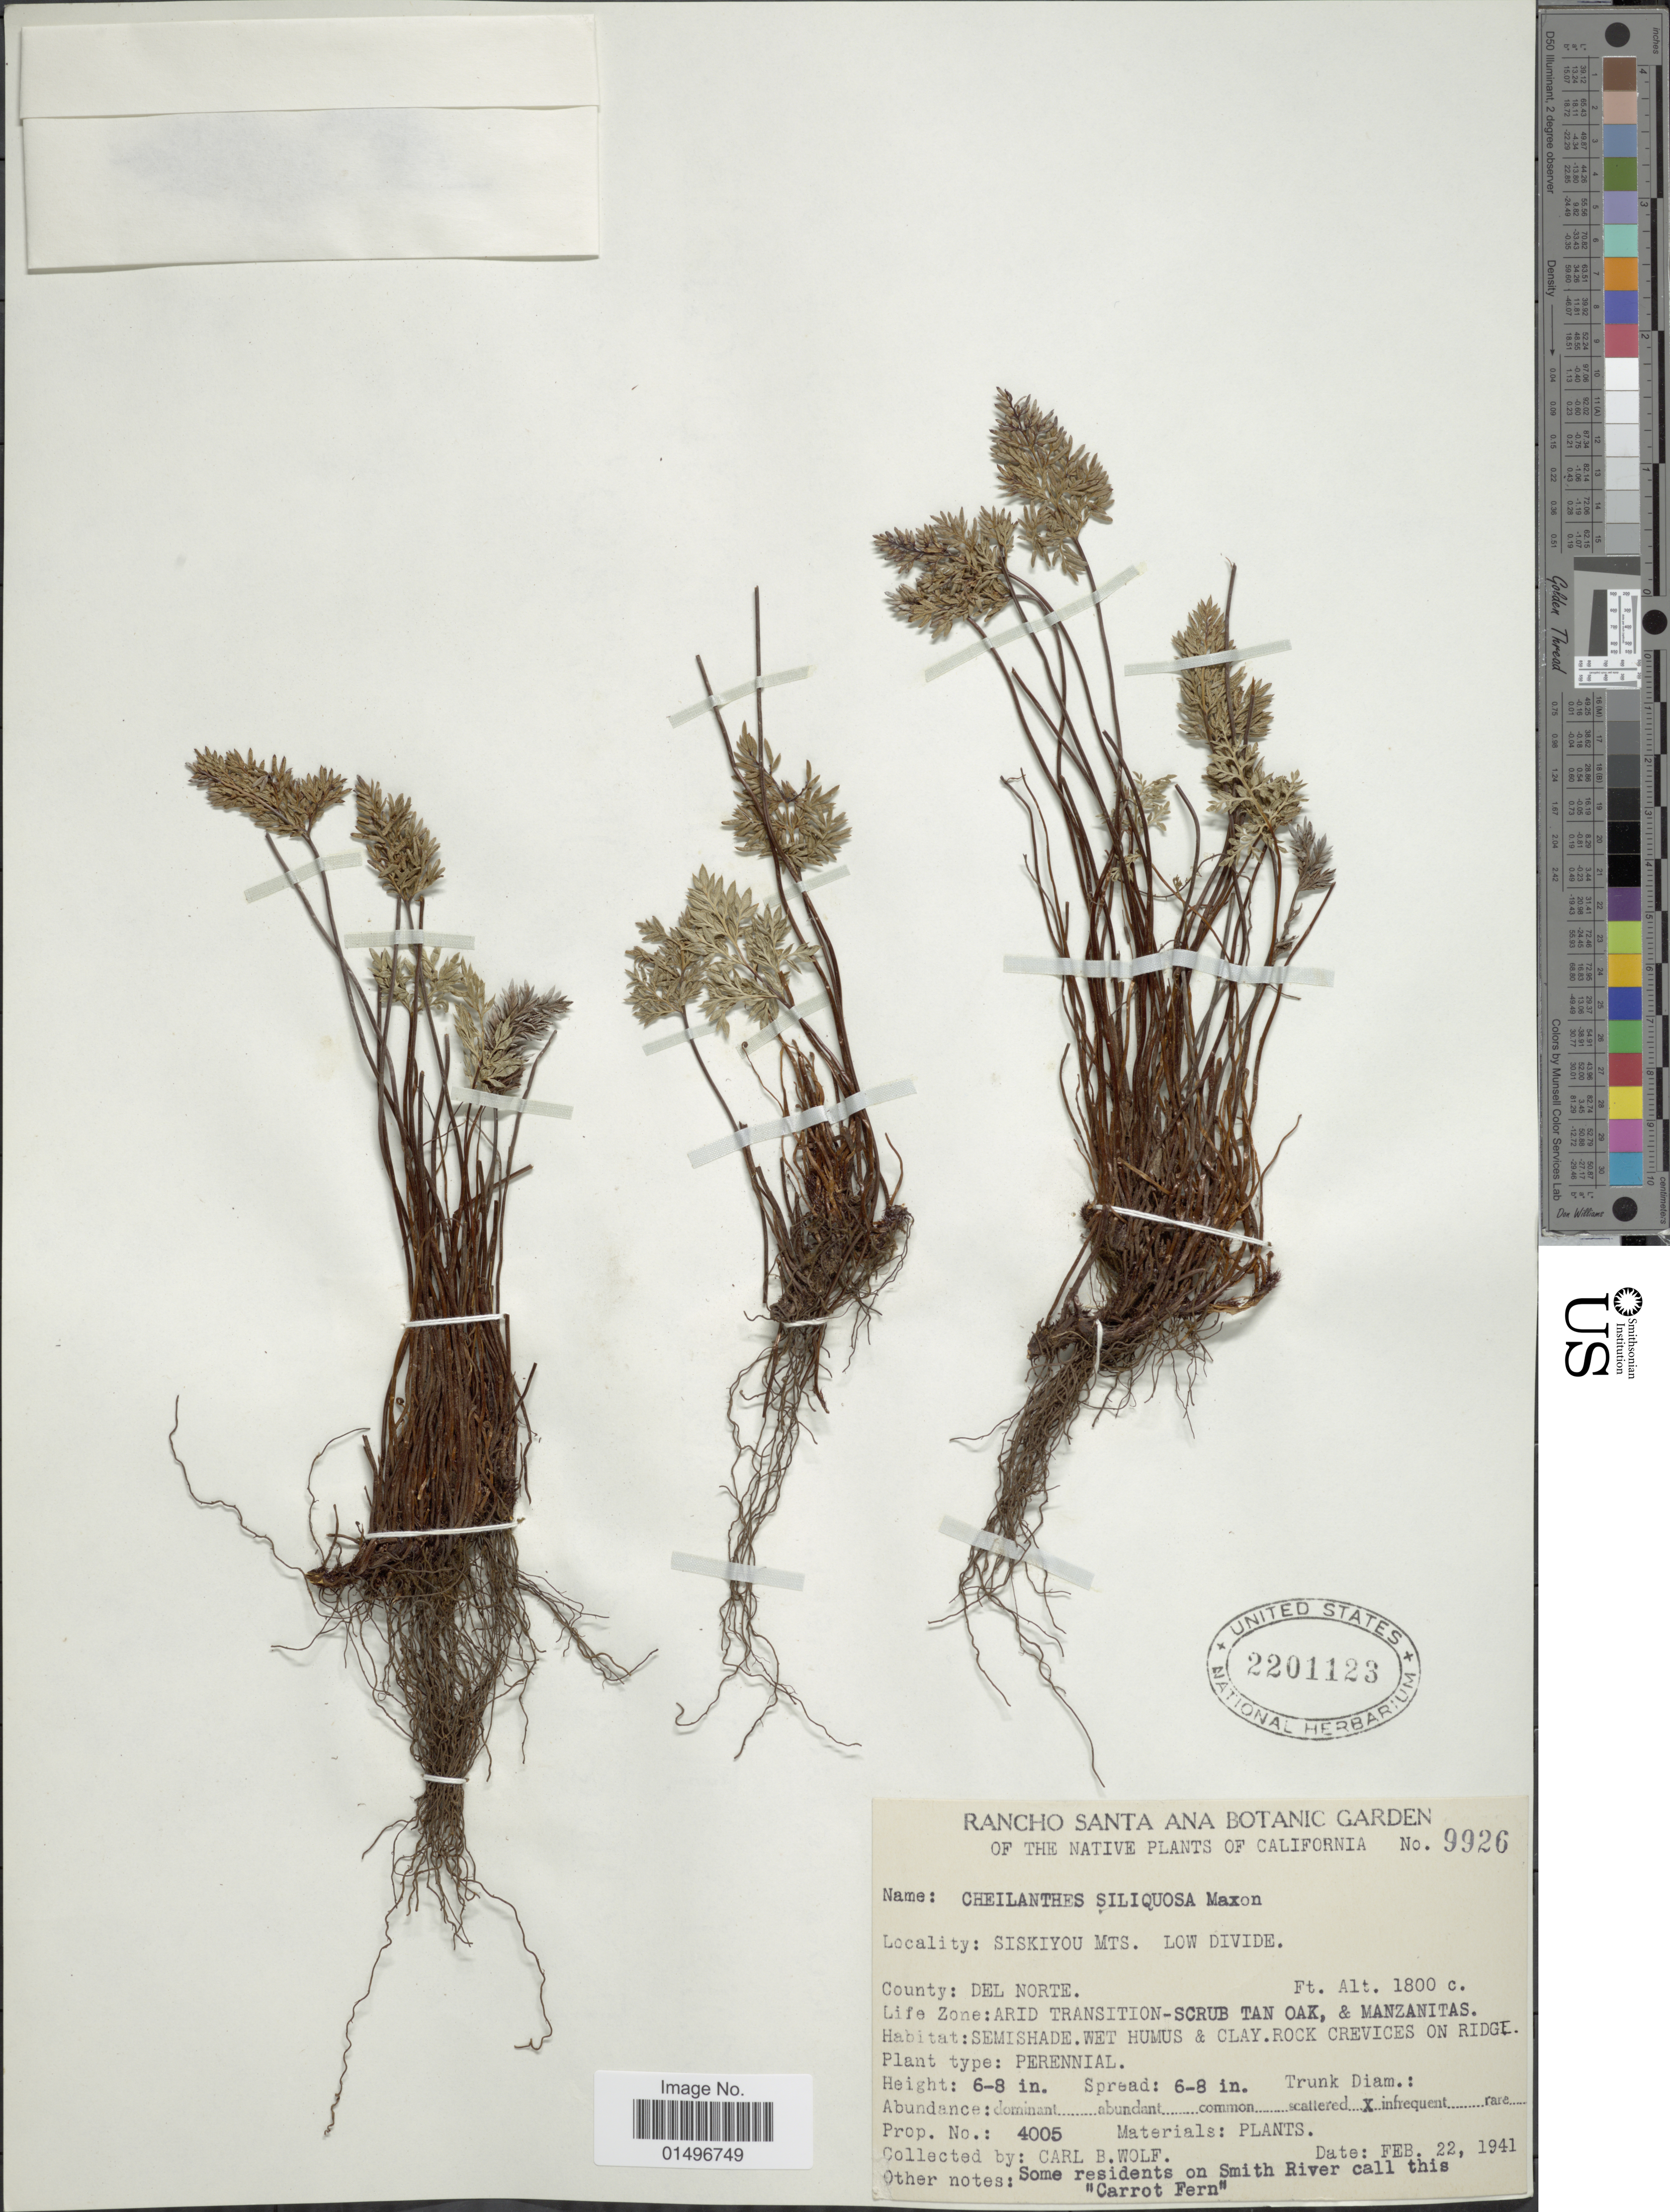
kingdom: Plantae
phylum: Tracheophyta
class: Polypodiopsida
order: Polypodiales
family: Pteridaceae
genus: Aspidotis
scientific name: Aspidotis densa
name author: (Brack.) Lellinger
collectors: C. B. Wolf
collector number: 9926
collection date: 1941-02-22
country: United States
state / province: California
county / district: Del Norte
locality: California, Rancho Santa Ana, Siskiyou Mts, Low Divide, County: Del Norte.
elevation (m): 549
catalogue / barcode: US 2201123